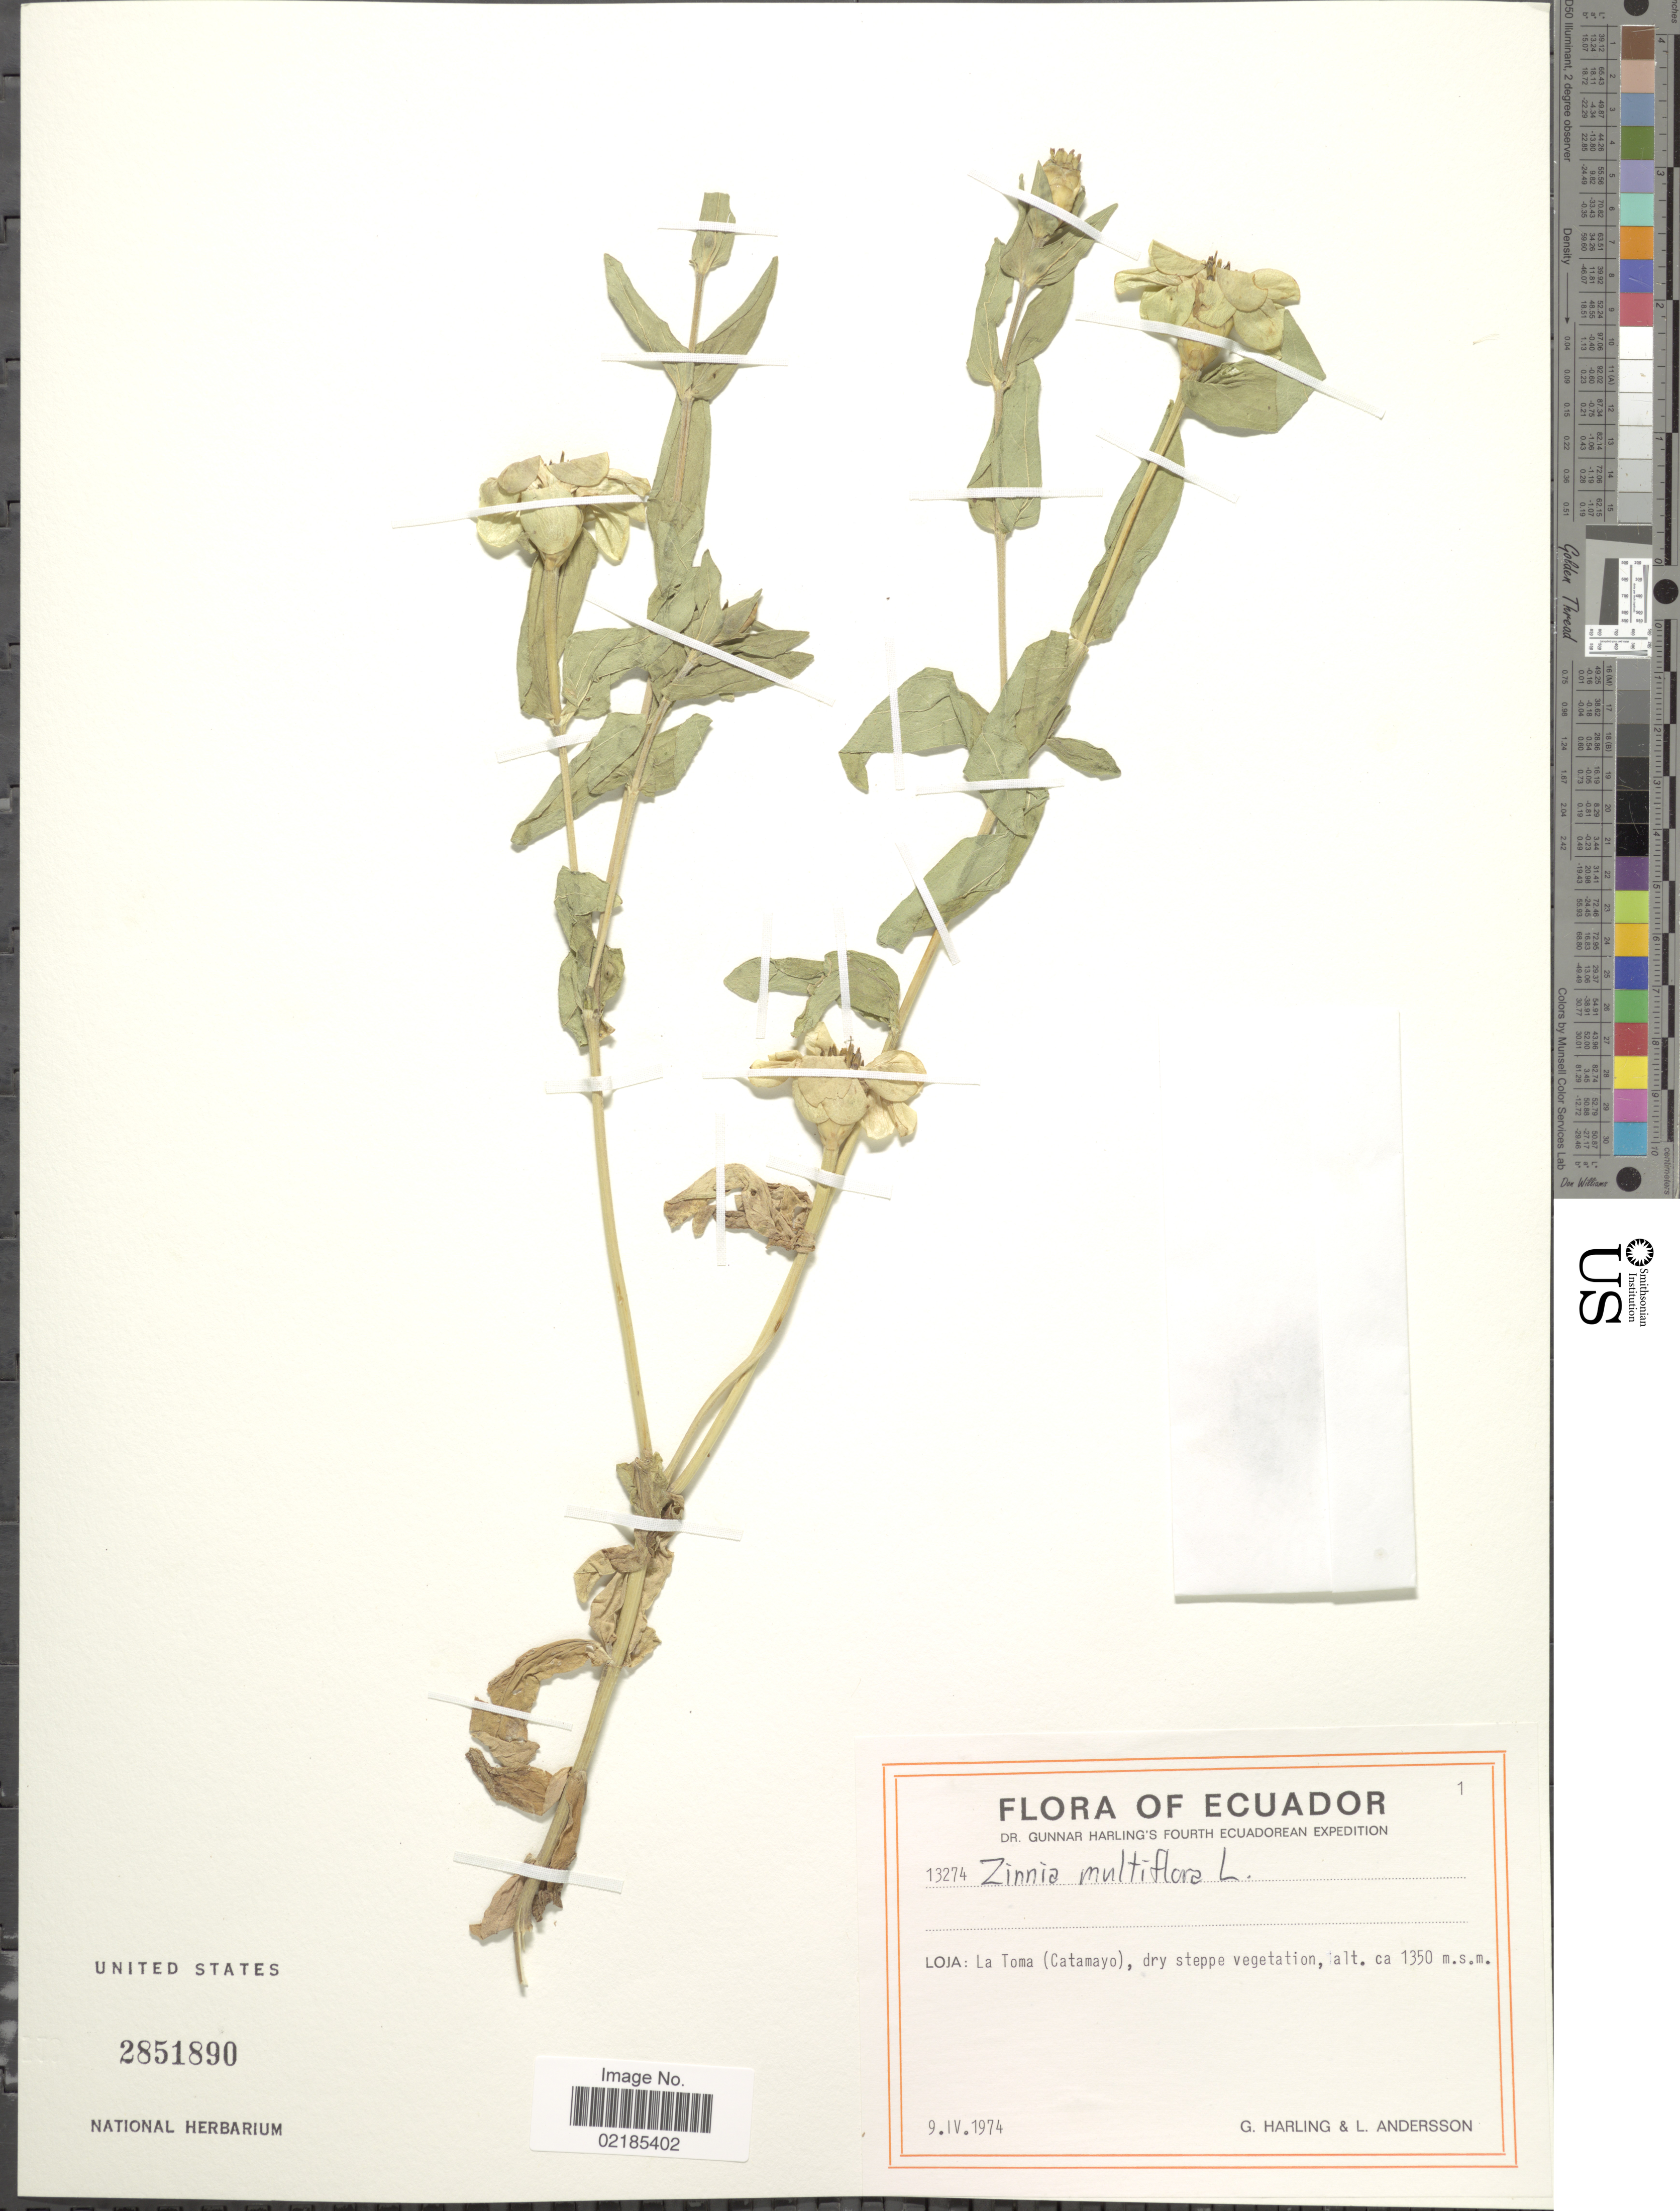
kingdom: Plantae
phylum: Tracheophyta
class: Magnoliopsida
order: Asterales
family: Asteraceae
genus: Zinnia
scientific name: Zinnia multiflora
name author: L.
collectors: G. Harling & L. Andersson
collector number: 13274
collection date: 1974-04-09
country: Ecuador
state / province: Loja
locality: La Toma (Catamayo)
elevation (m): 1350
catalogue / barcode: US 2851890